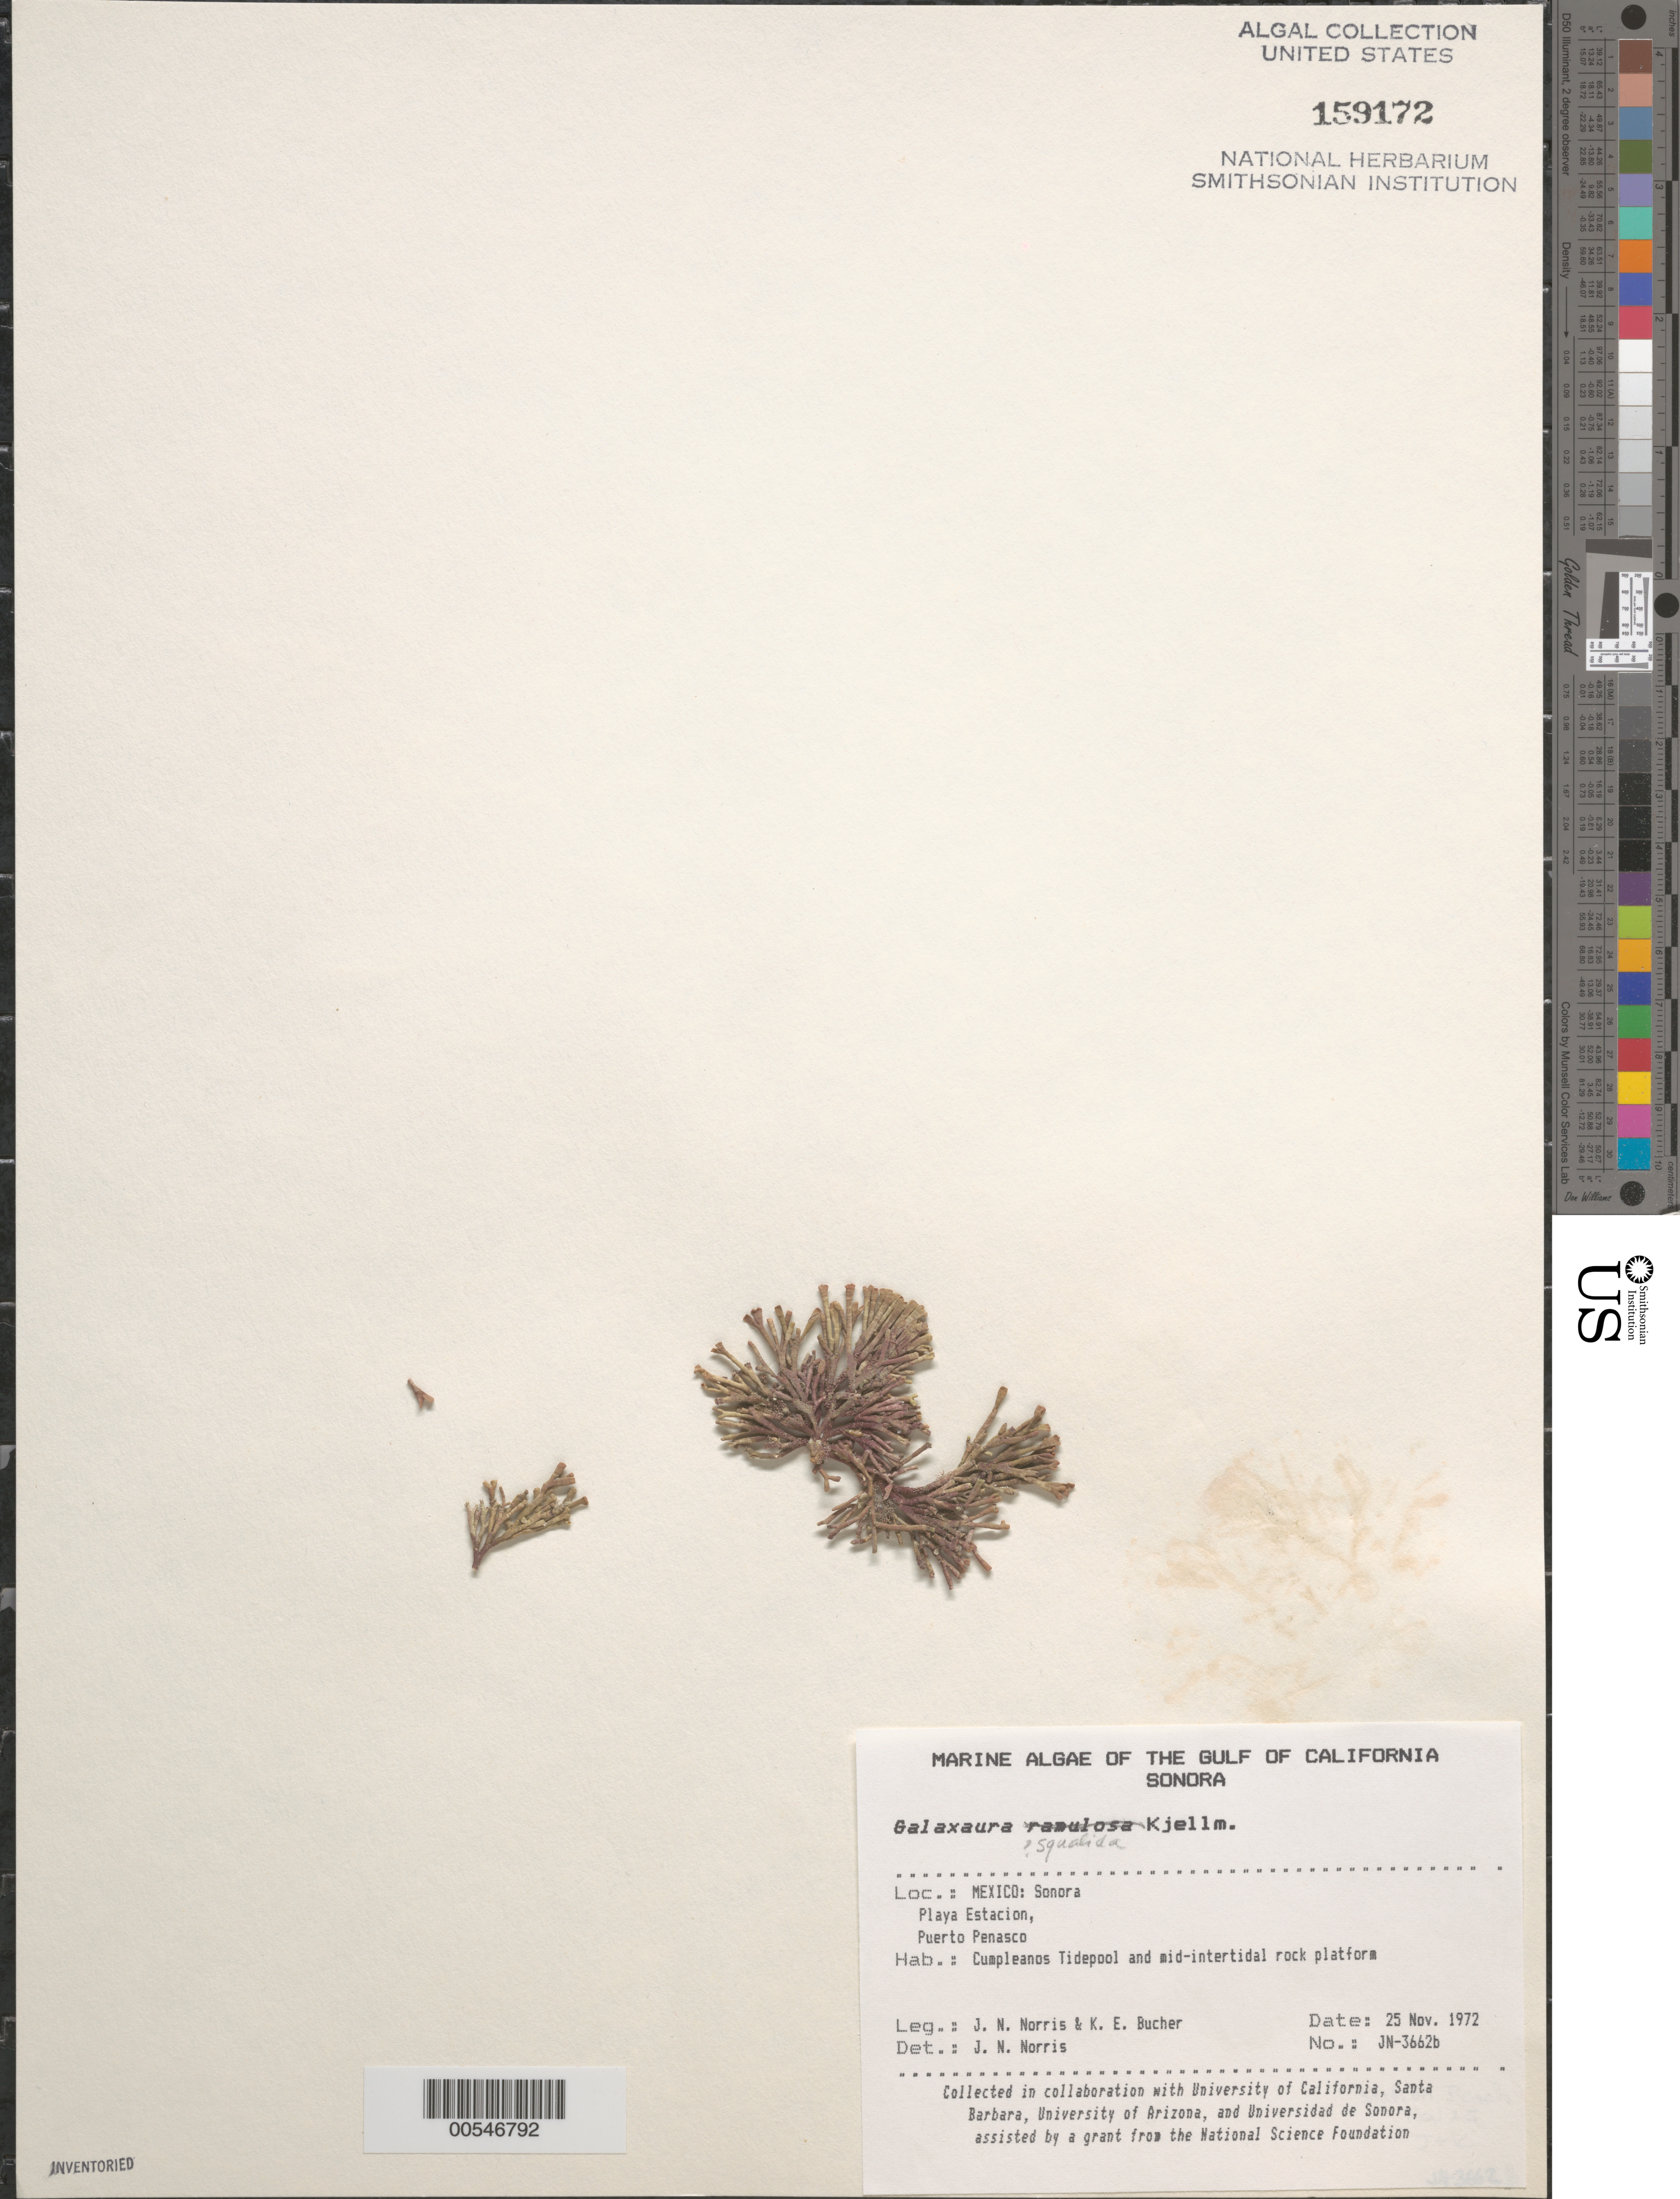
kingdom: Plantae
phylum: Rhodophyta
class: Florideophyceae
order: Nemaliales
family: Galaxauraceae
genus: Galaxaura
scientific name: Galaxaura rugosa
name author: (Ellis & Sol.) J.V.Lamouroux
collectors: J. N. Norris & K. E. Bucher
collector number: JN-3662b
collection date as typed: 25 Nov 1972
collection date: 1972-11-25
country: Mexico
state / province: Sonora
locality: Playa Estacion, Puerto Penasco, Cumpleanos tide pool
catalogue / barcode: US 159172